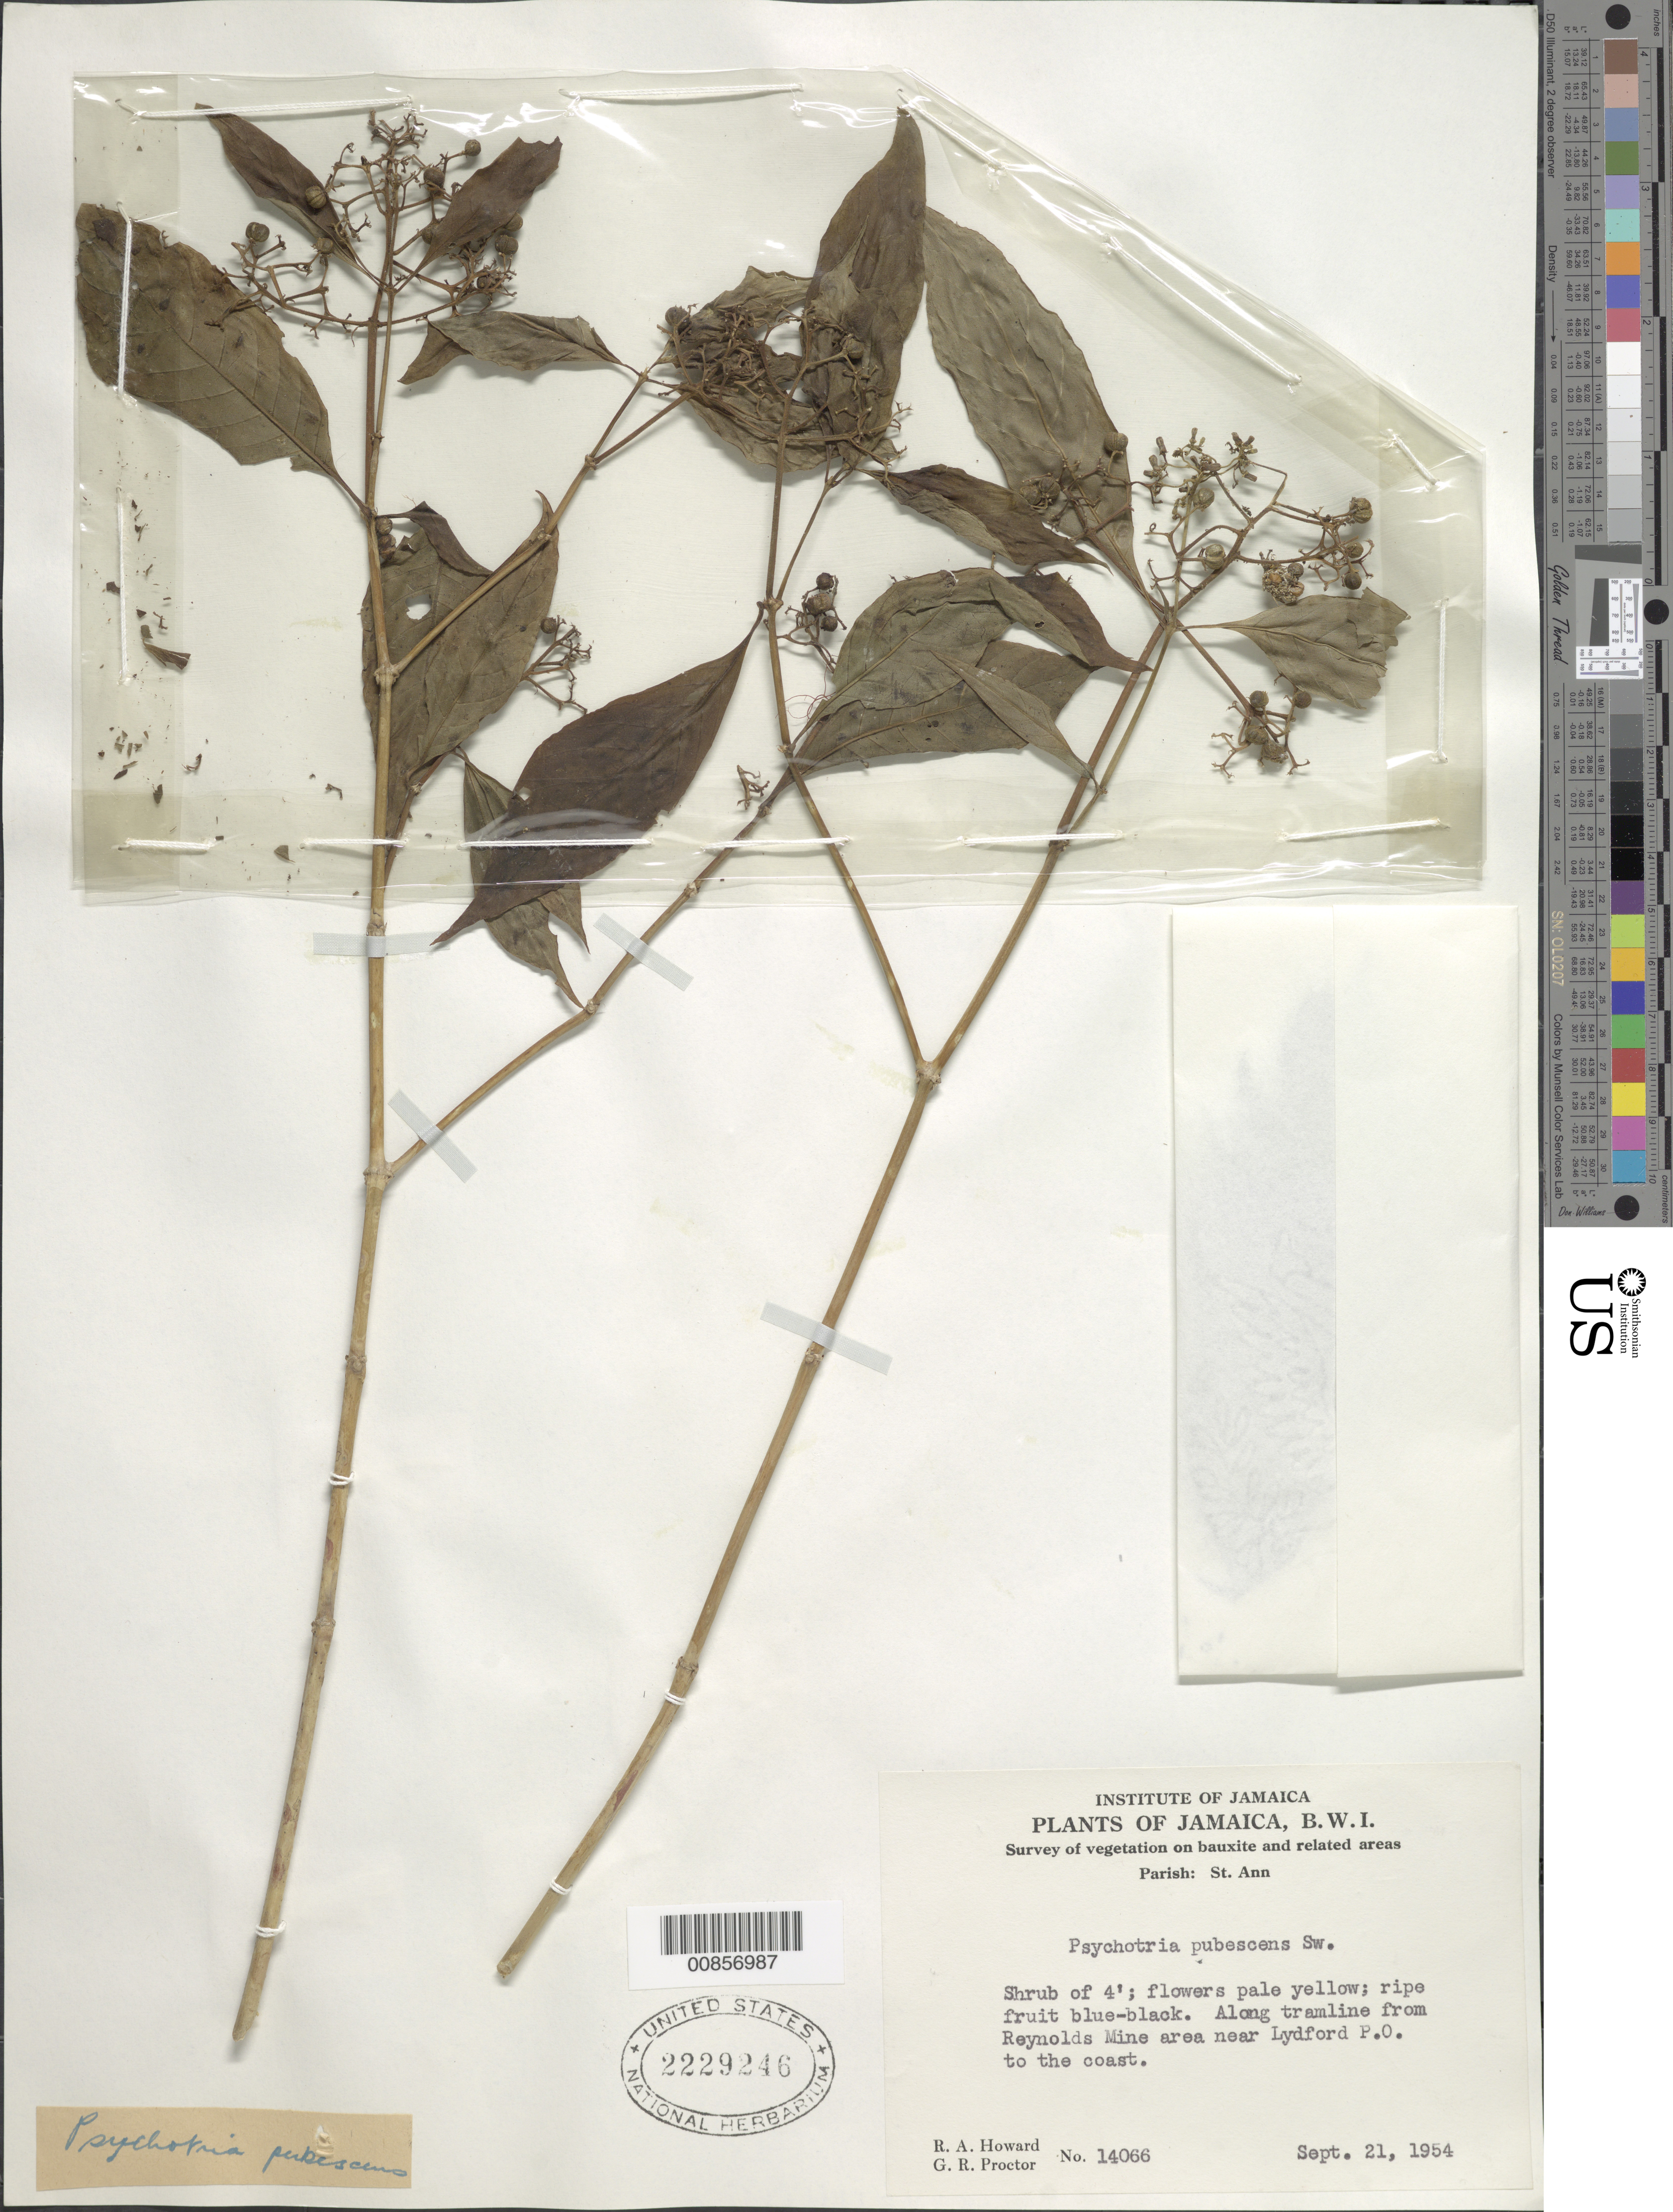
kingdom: Plantae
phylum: Tracheophyta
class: Magnoliopsida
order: Gentianales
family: Rubiaceae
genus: Psychotria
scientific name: Psychotria pubescens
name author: Sw.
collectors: R. A. Howard & G. R. Proctor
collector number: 14066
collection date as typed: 21 Sep 1954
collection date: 1954-09-21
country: Jamaica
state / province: Saint Ann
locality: Along tramline from Reynolds Mine area near Lydford P.O. to the coast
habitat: Along tramline to coast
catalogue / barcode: US 2229246